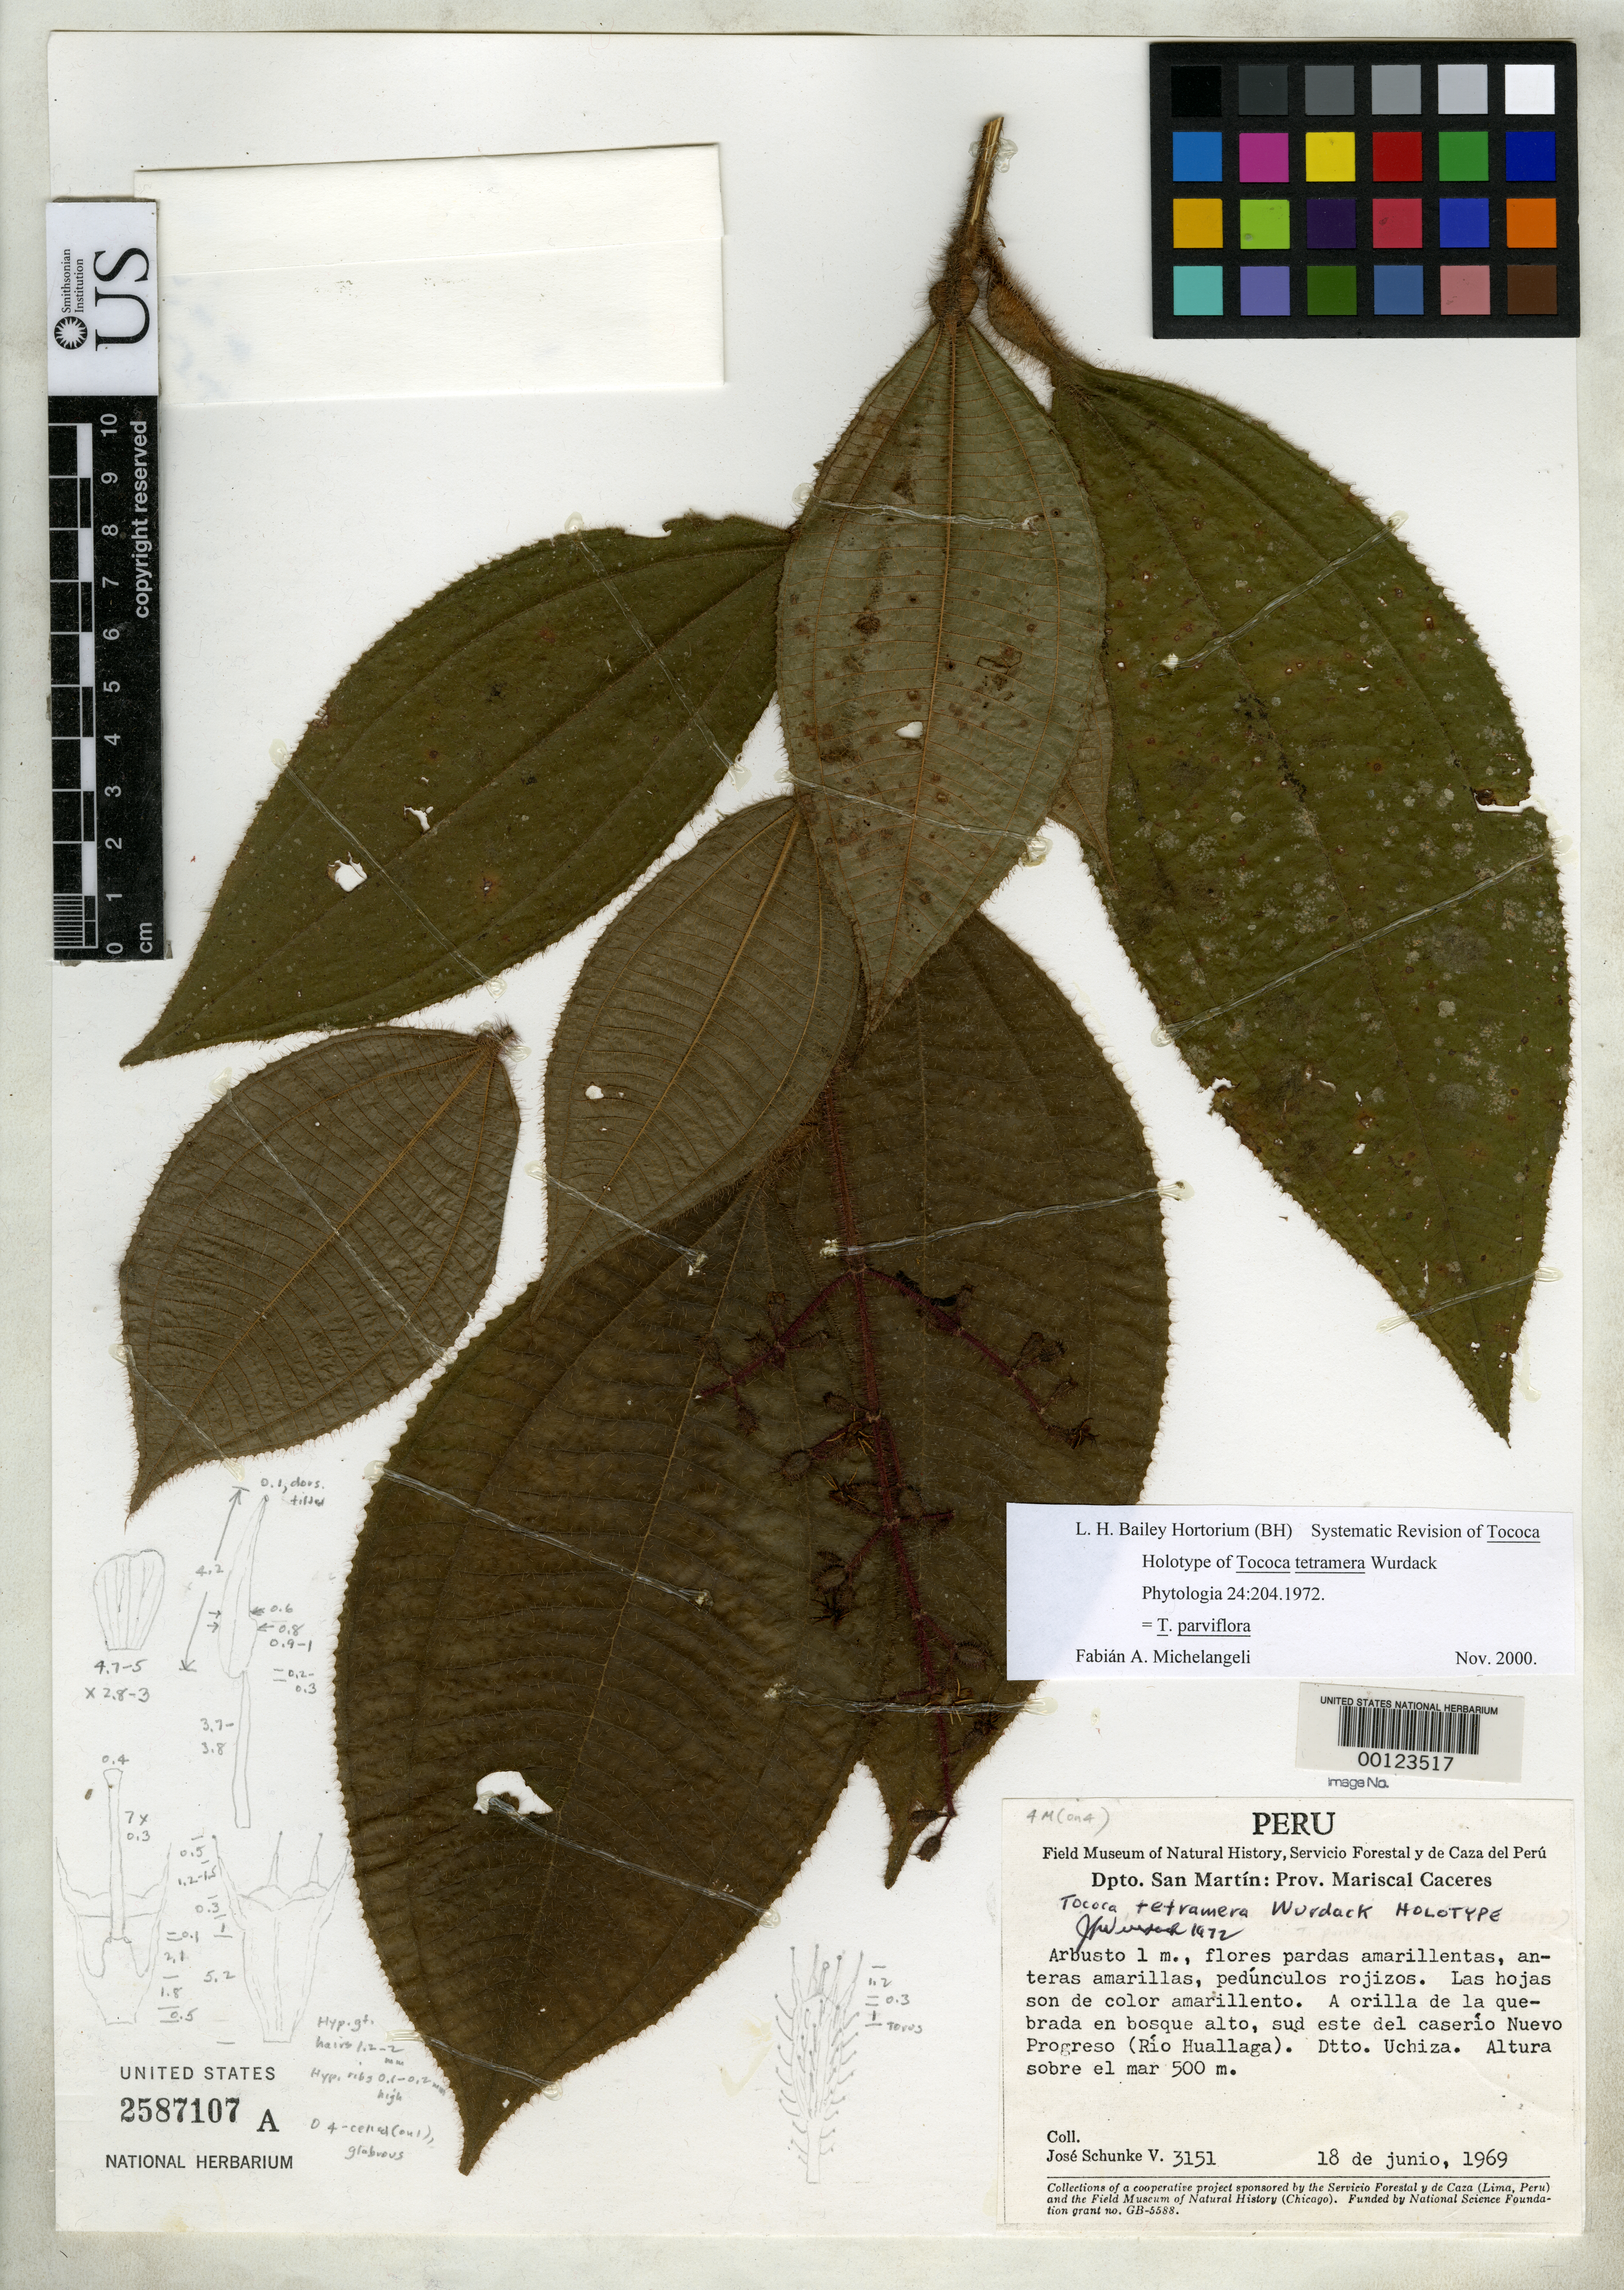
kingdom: Plantae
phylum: Tracheophyta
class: Magnoliopsida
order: Myrtales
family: Melastomataceae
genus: Tococa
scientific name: Tococa tetramera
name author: Wurdack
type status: Holotype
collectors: J. Schunke Vigo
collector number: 3151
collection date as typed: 18 Jun 1969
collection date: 1969-06-18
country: Peru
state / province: San Martín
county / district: Mariscal Cáceres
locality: Nuevo Progreso, Rio Huallaga.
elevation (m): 500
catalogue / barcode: US 2587107A